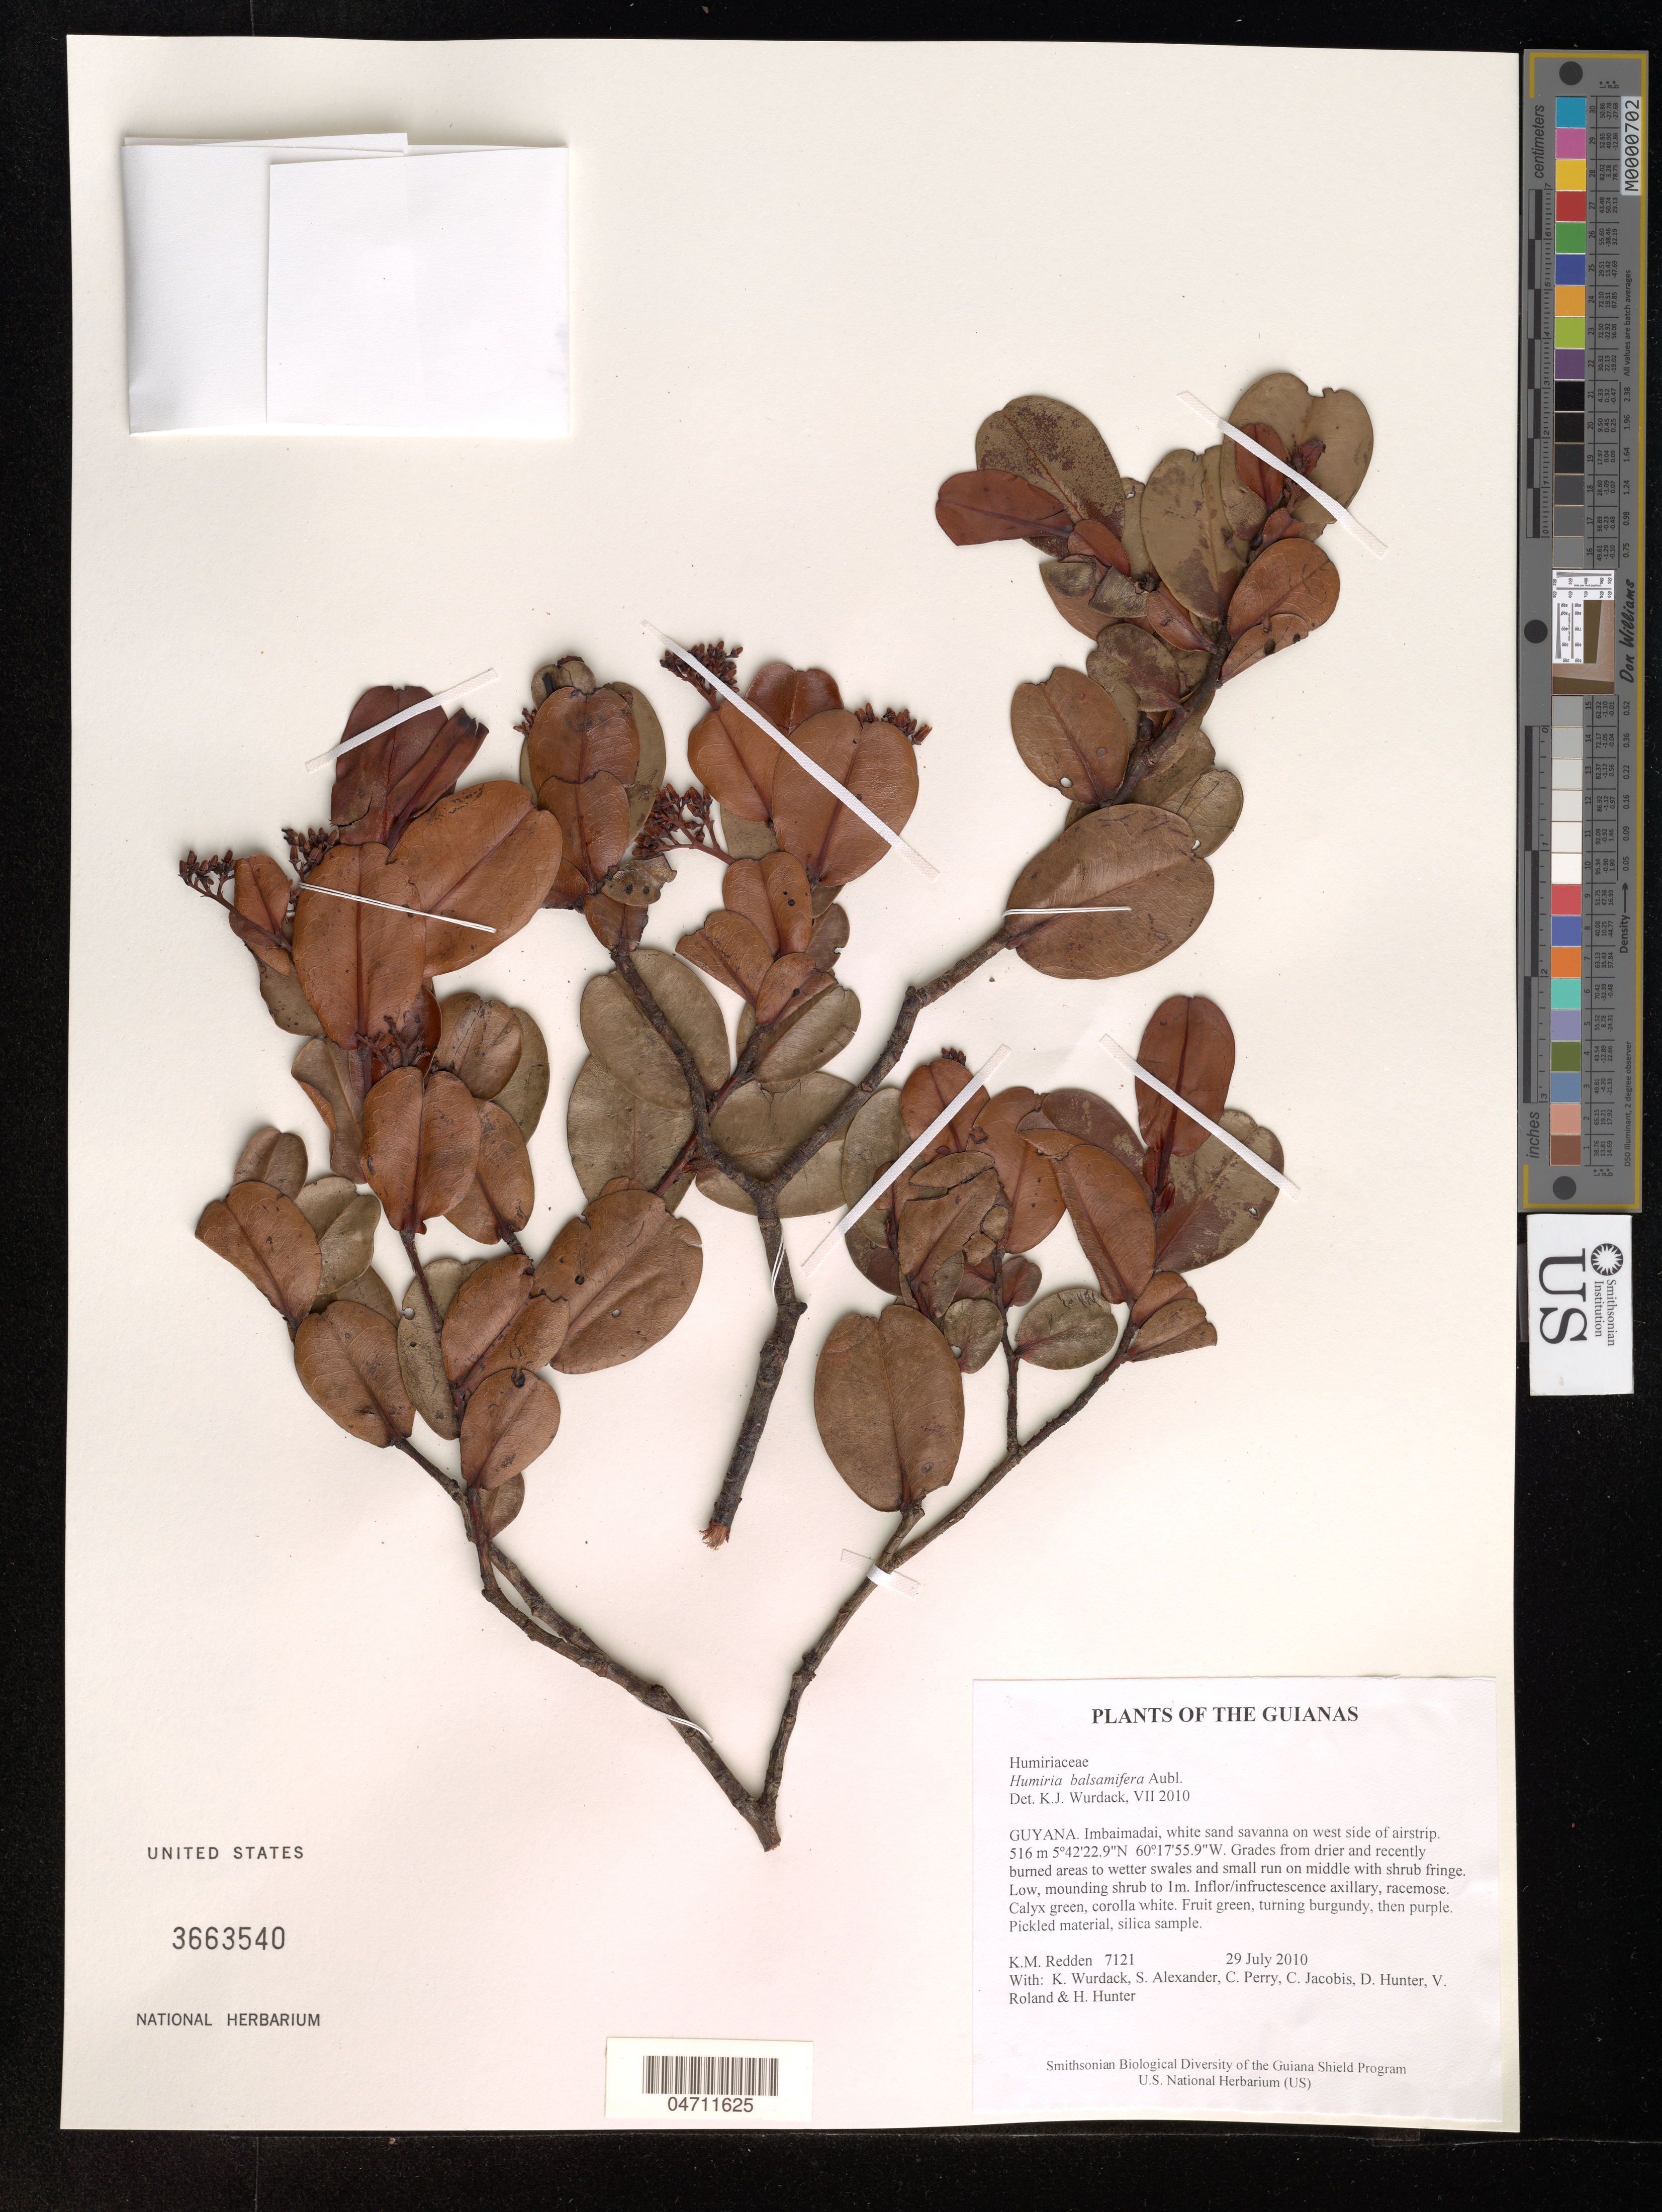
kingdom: Plantae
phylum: Tracheophyta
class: Magnoliopsida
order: Malpighiales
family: Humiriaceae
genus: Humiria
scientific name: Humiria balsamifera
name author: Aubl.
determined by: Wurdack, Kenneth J., (US), Smithsonian Institution - National Museum of Natural History (UNITED STATES)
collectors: K. M. Redden, K. Wurdack, S. N. Alexander, C. Perry, C. Jacobis, D. Hunter, V. Roland & H. Hunter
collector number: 7121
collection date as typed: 29 July 2010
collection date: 2010-07-29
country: Guyana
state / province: Cuyuni-Mazaruni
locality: Imbaimadai, white sand savanna on west side of airstrip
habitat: Grades from drier and recently burned areas to wetter swales and small run on middle with shrub fringe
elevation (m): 516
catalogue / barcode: US 3663540